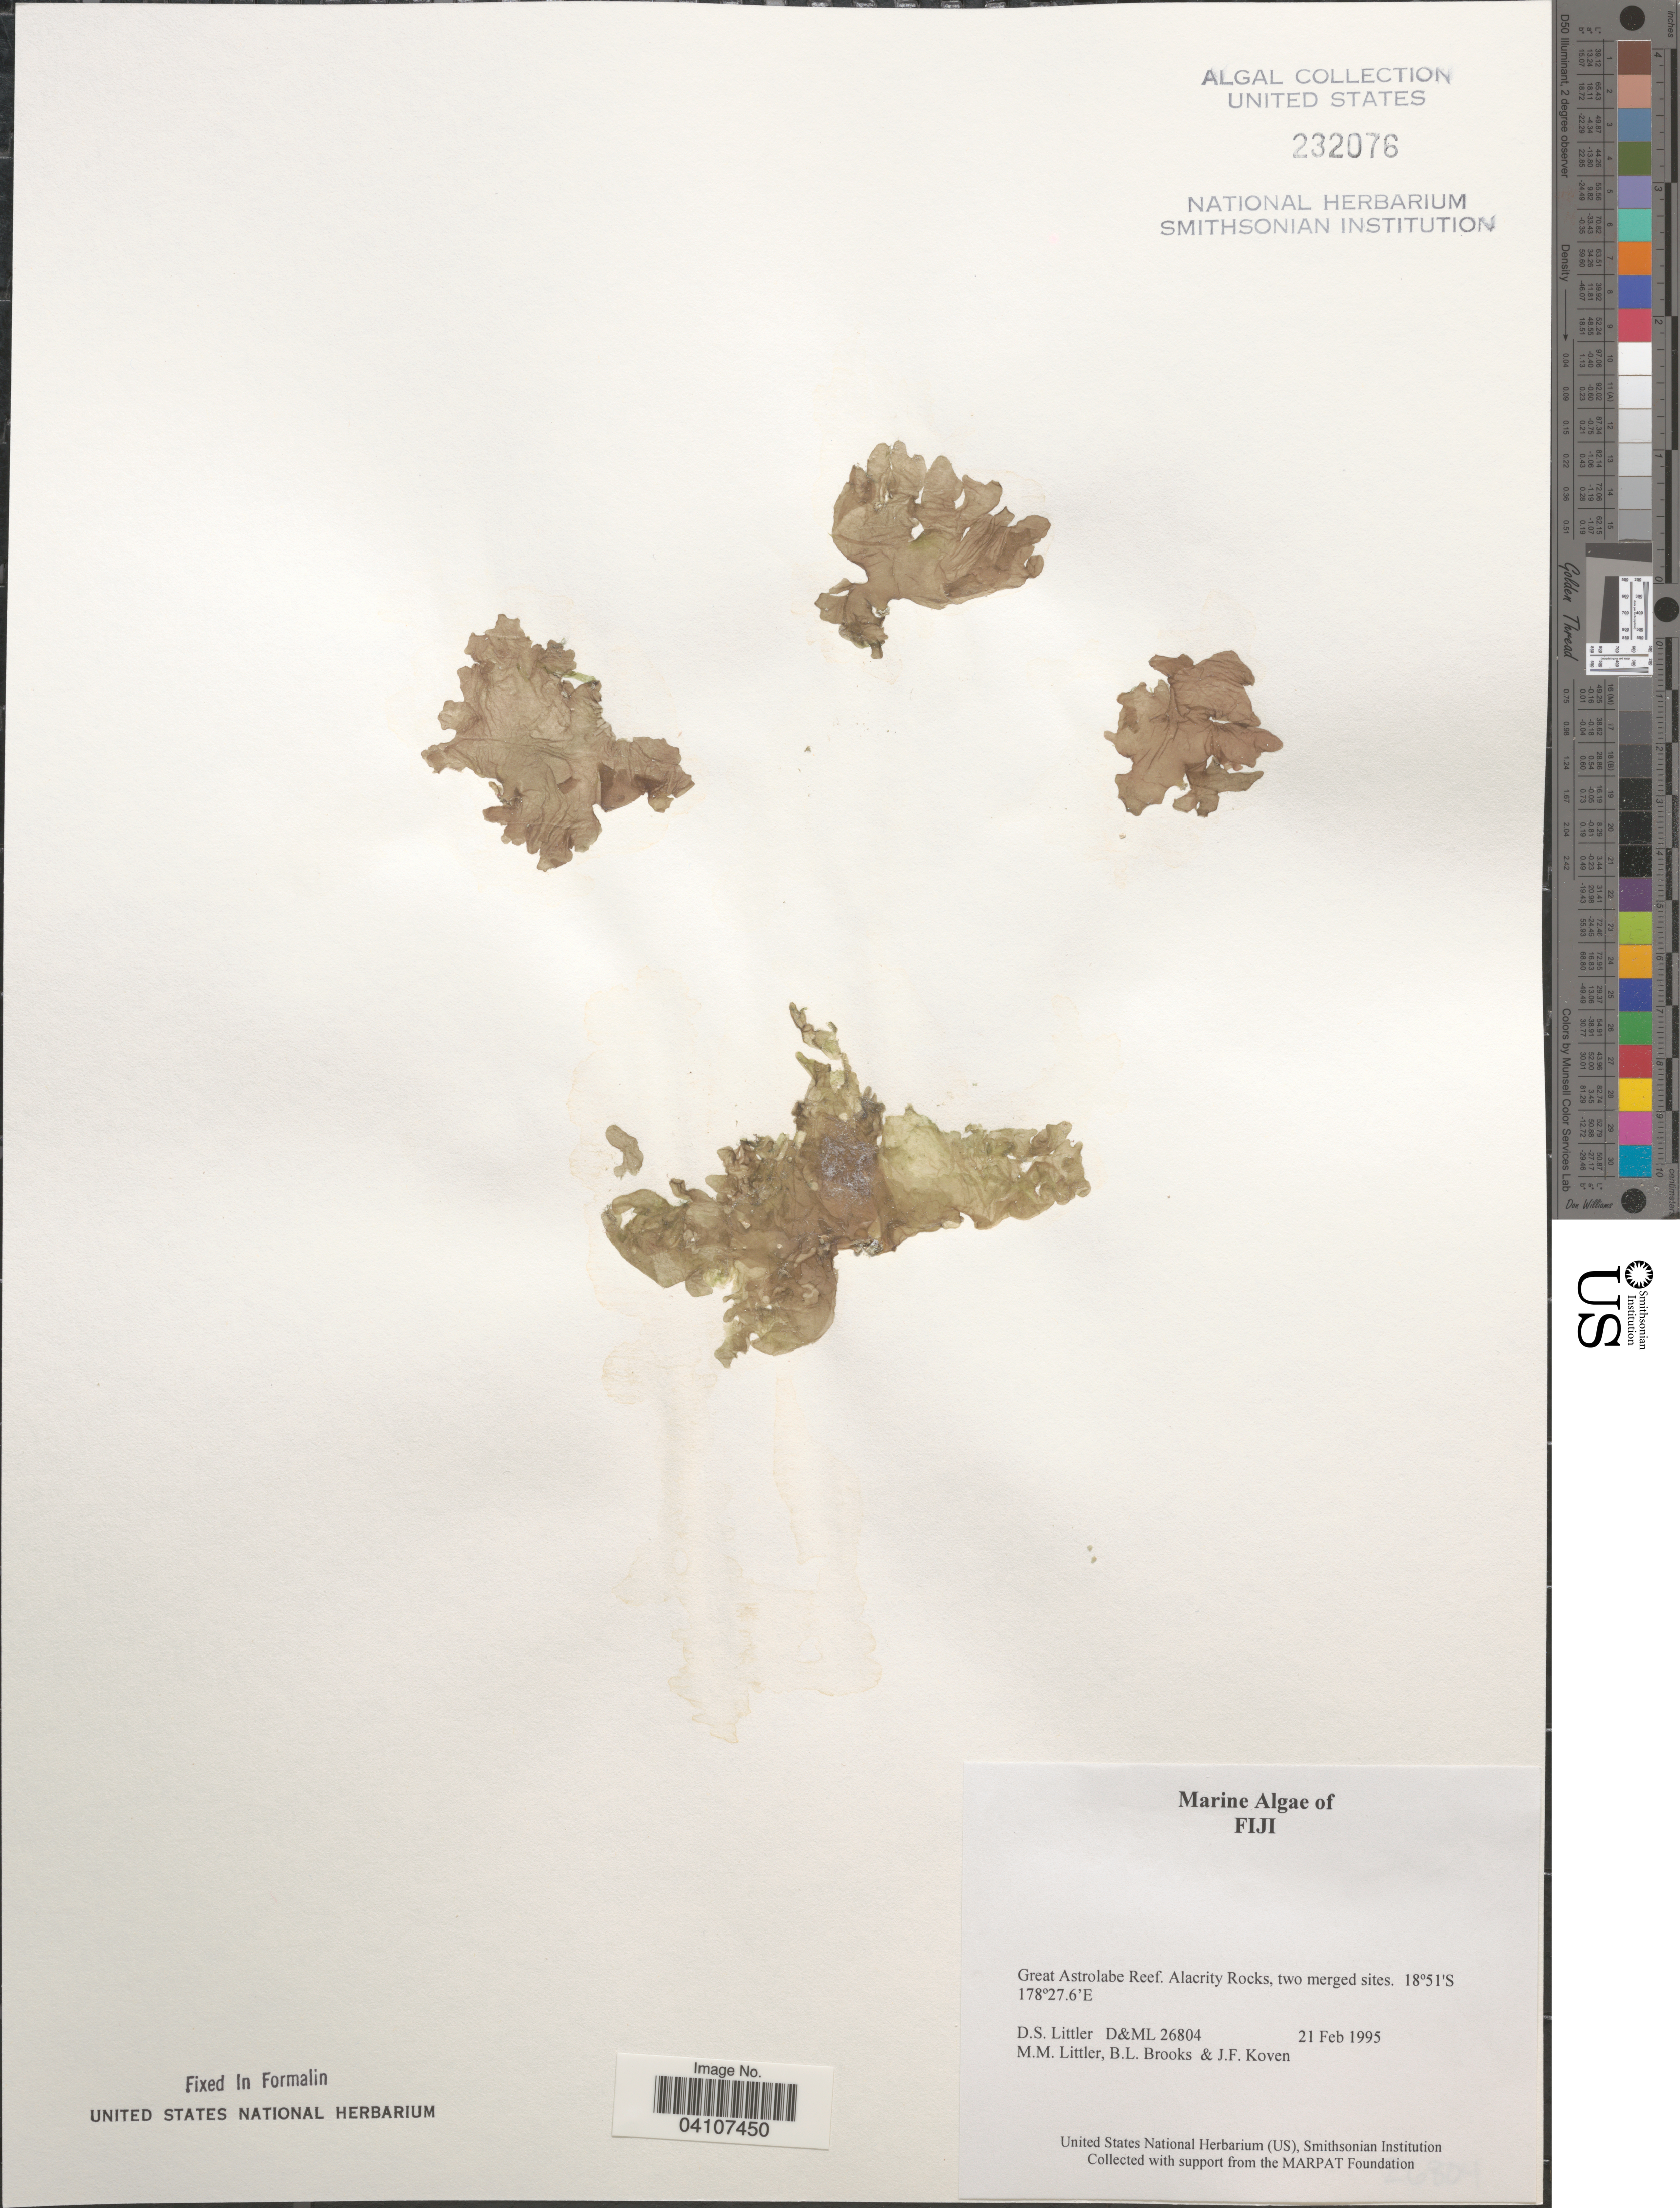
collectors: D. S. Littler, B. Brooks & J. Koven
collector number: D&ML 26804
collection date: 1995-02-21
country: Fiji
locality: Great Astrolabe Reef. Alacrity Rocks, two merged sites.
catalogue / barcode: US 232076